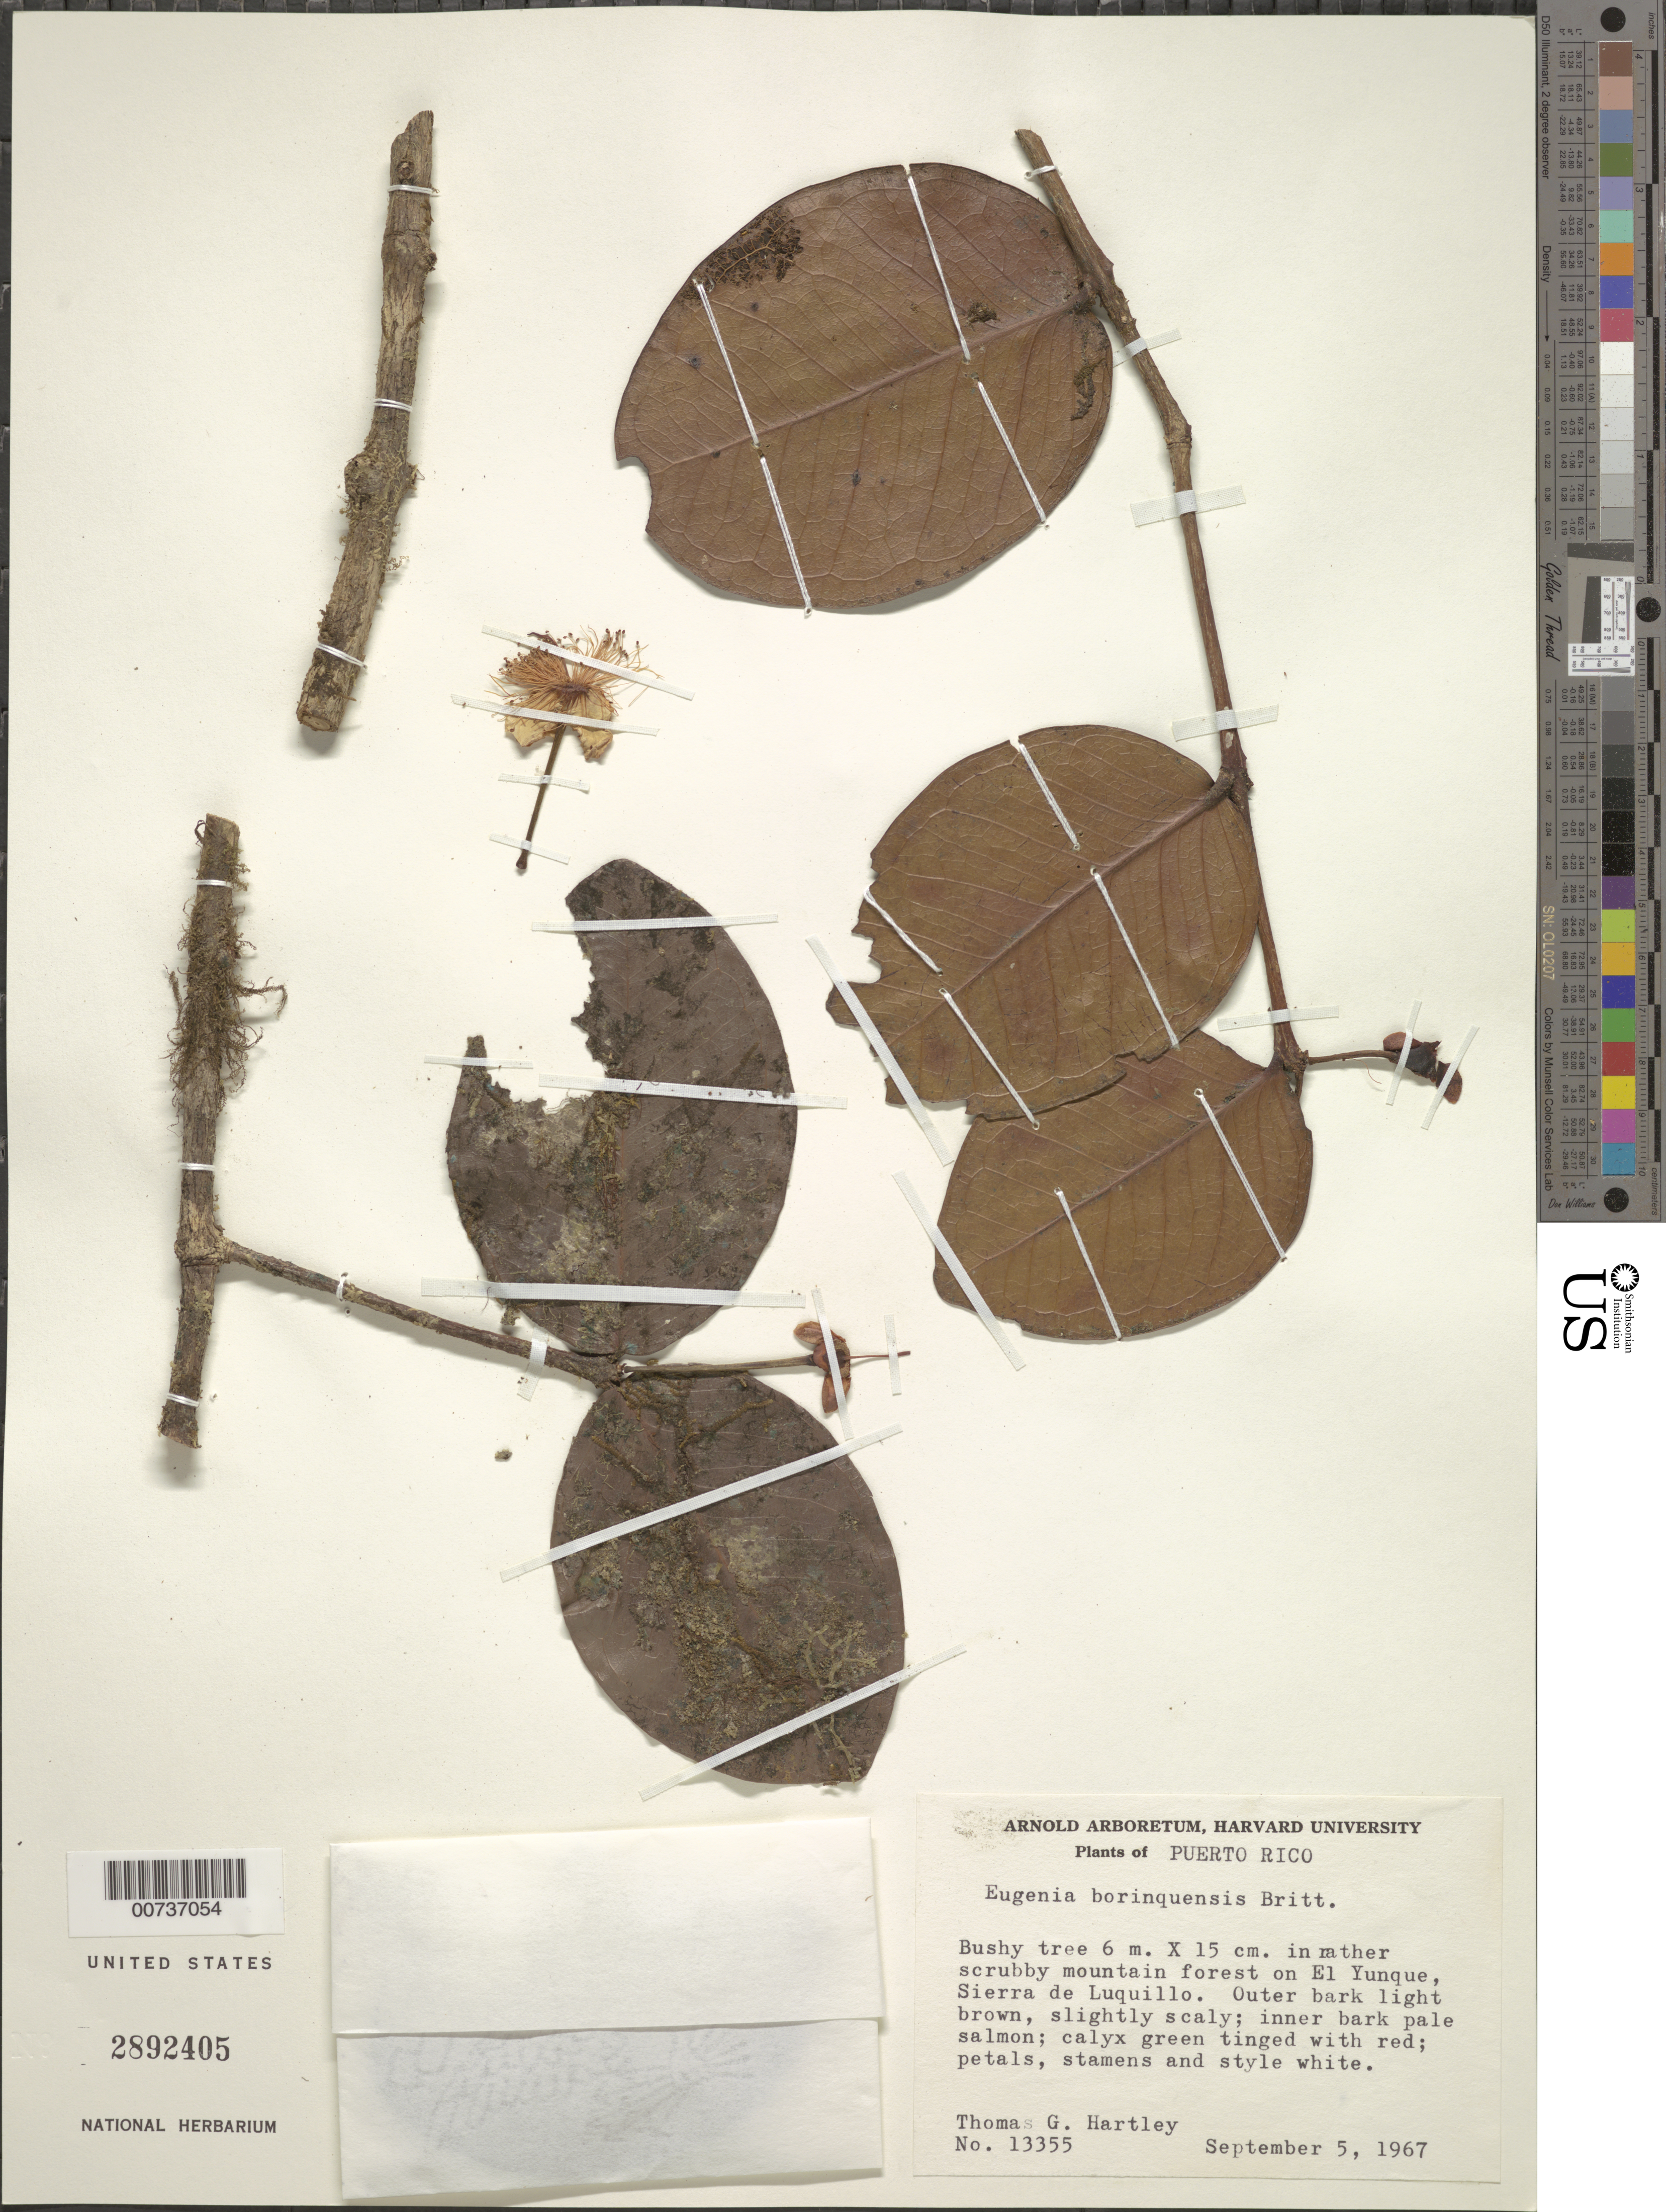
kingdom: Plantae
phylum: Tracheophyta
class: Magnoliopsida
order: Myrtales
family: Myrtaceae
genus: Eugenia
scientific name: Eugenia borinquensis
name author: Britton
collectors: T. G. Hartley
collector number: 13355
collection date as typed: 05 Sep 1967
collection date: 1967-09-05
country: Puerto Rico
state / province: Río Grande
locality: El Yunque, Sierra de Luquillo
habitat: In rather scrubby mountain forest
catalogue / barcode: US 1711340